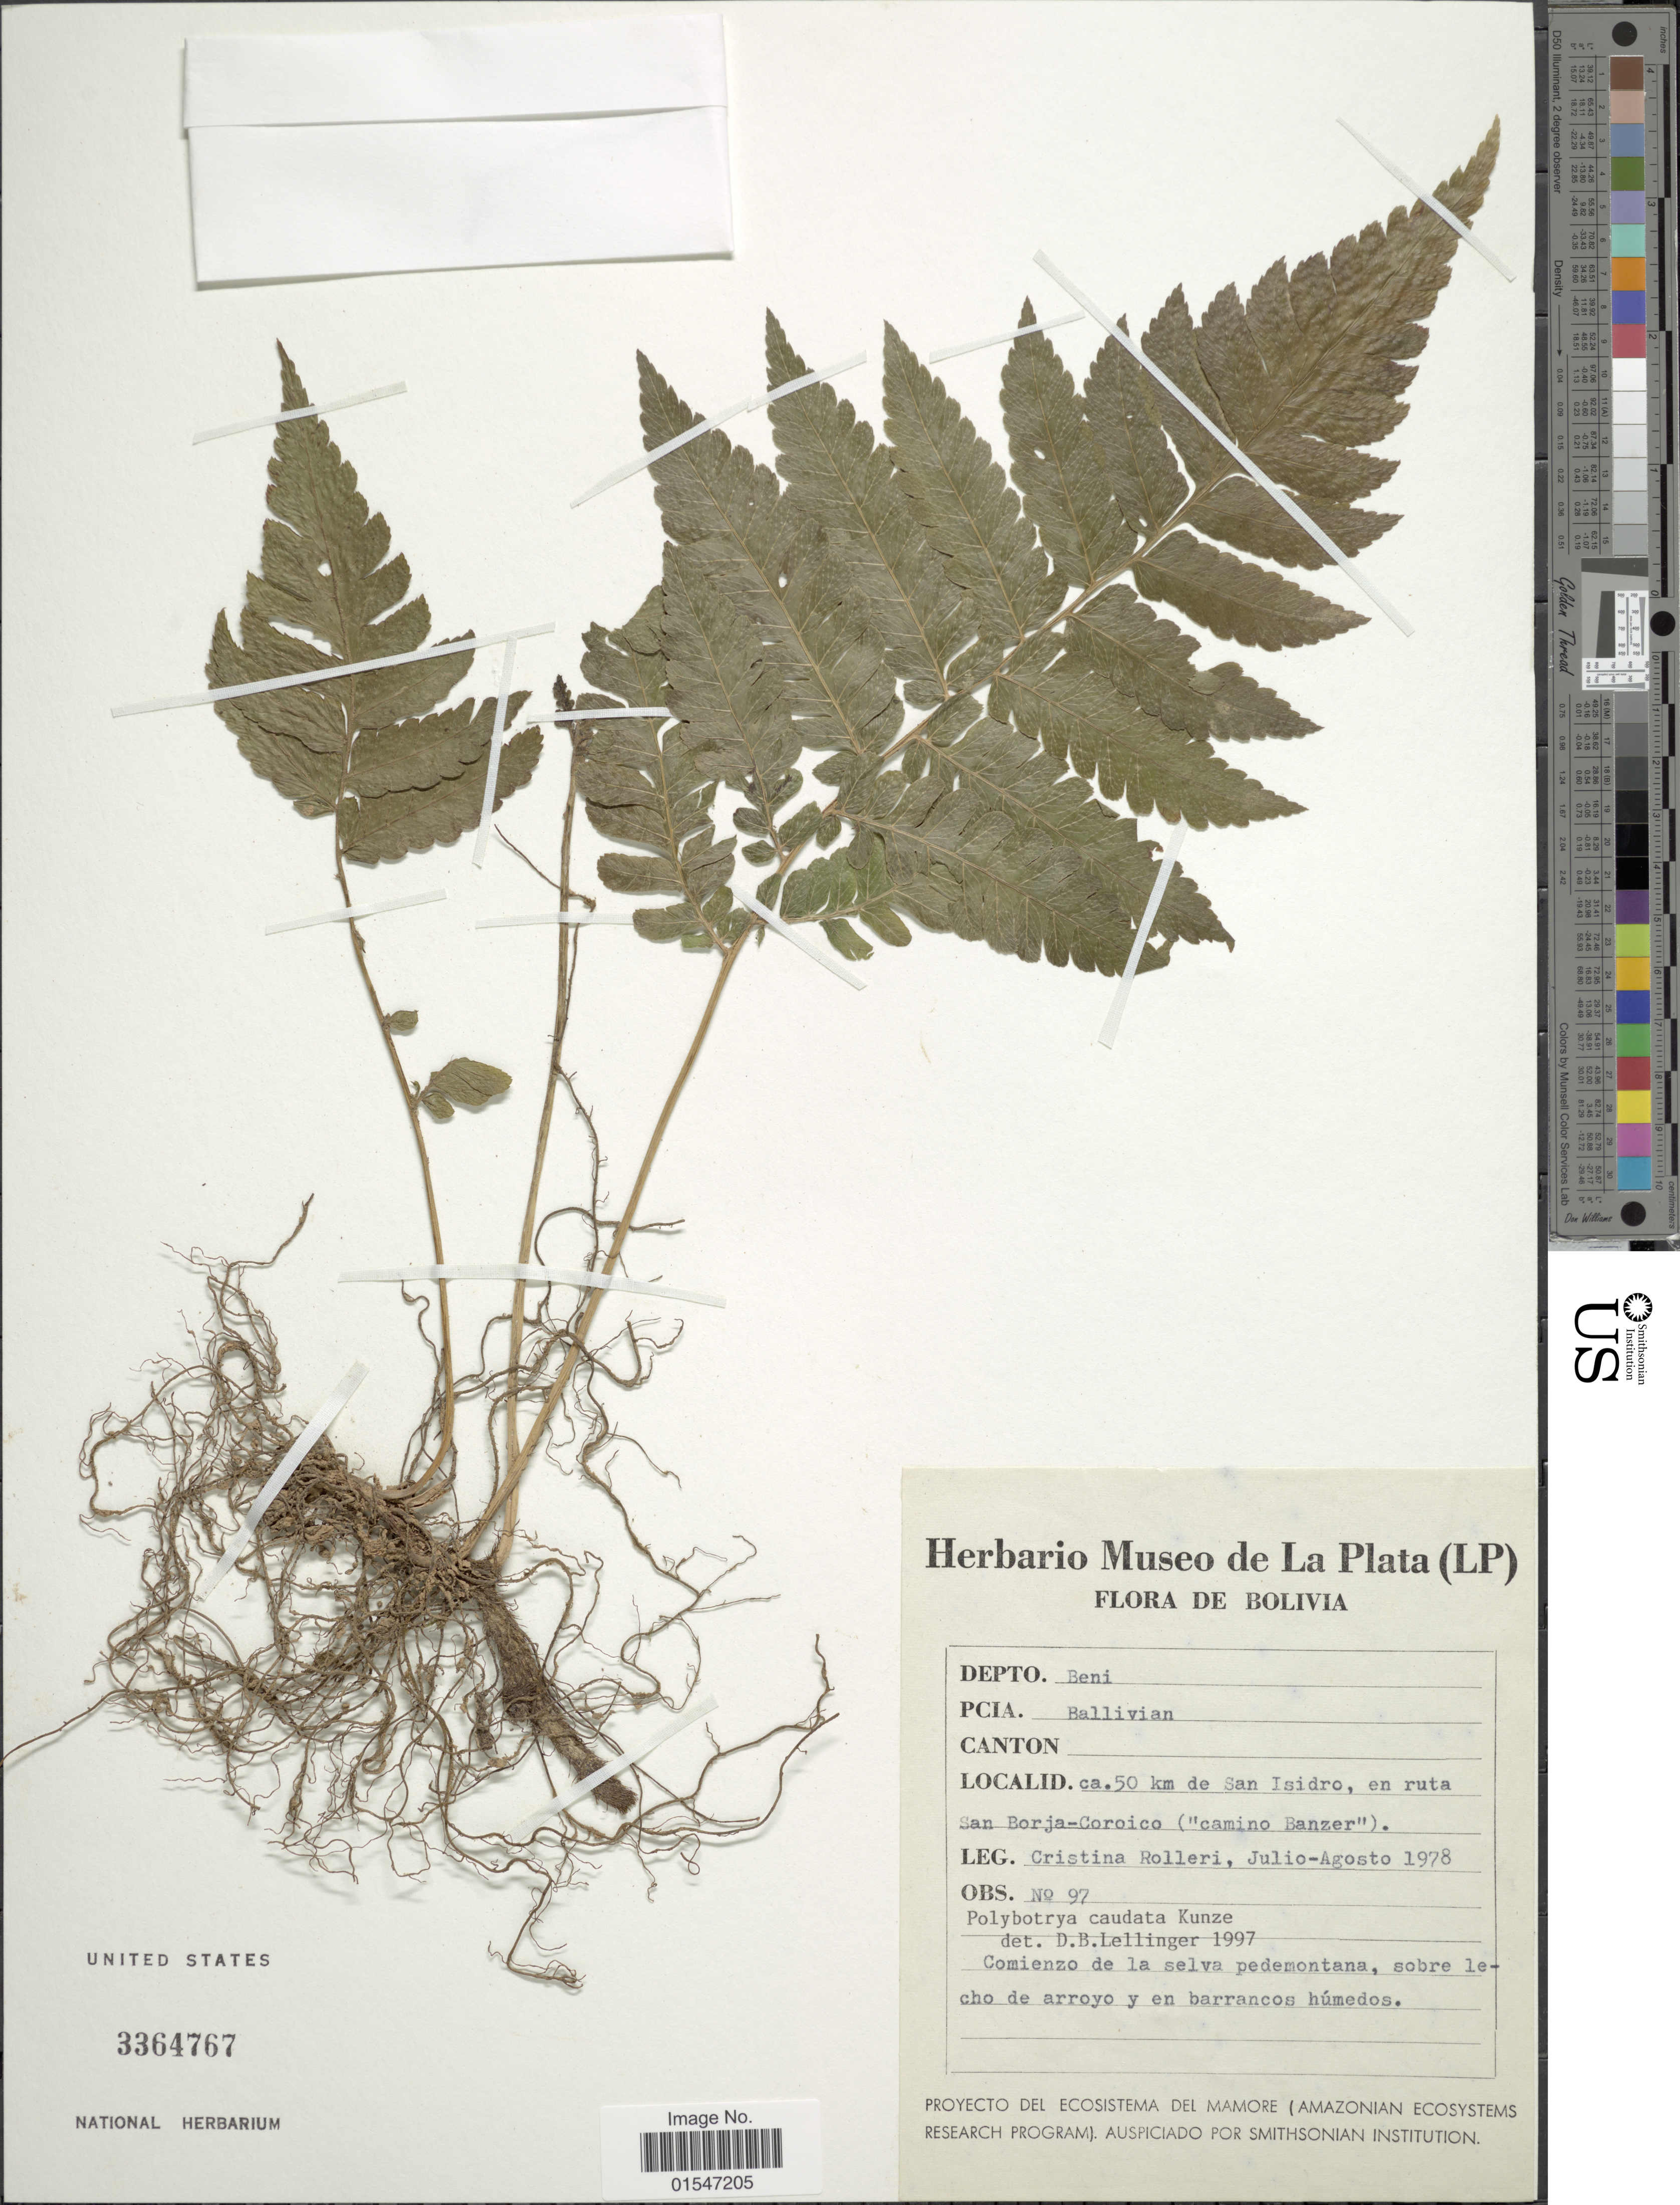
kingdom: Plantae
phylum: Tracheophyta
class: Polypodiopsida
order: Polypodiales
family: Dryopteridaceae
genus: Polybotrya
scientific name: Polybotrya caudata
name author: Kunze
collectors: C. Rolleri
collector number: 97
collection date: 1978-07/1978-08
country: Bolivia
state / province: Beni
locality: Ballivian, ca. 50 km de San Isidro, en ruta San Borja- Coroico (camino Banzeer)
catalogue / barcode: US 3364767